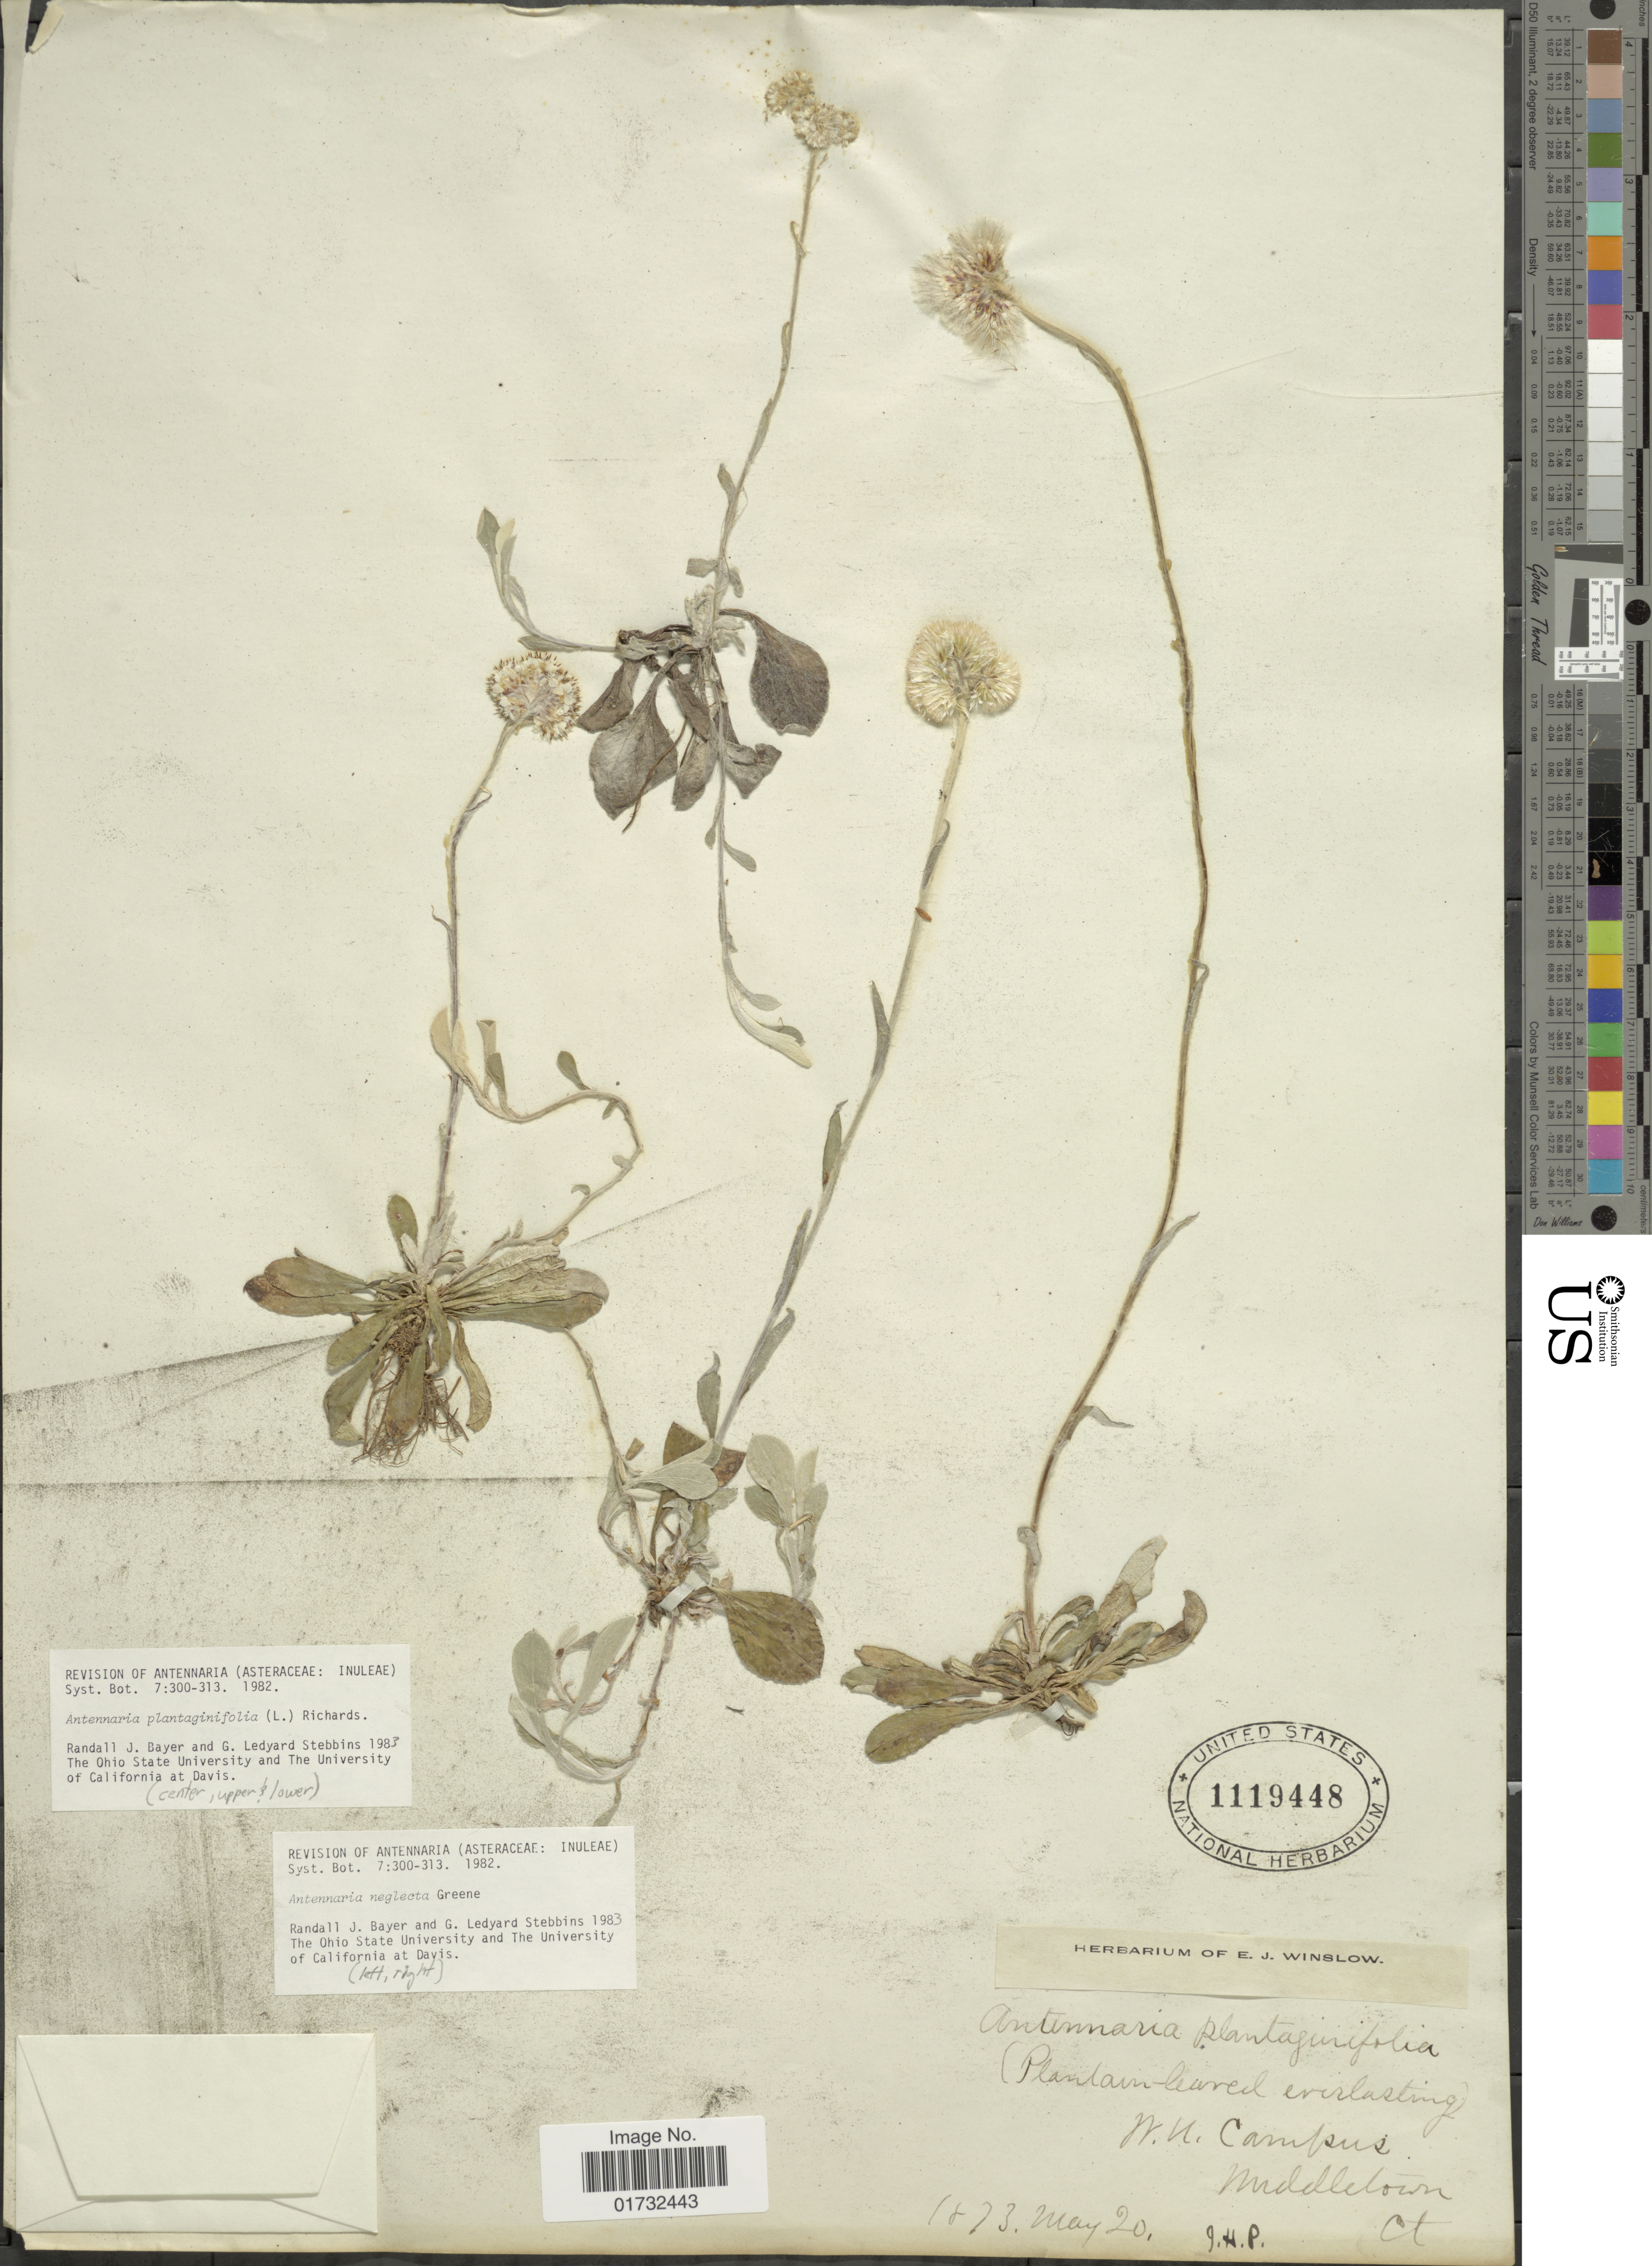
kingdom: Plantae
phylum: Tracheophyta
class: Magnoliopsida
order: Asterales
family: Asteraceae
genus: Antennaria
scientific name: Antennaria plantaginifolia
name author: (L.) Richardson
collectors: J.H.P.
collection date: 1873-05-20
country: United States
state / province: Connecticut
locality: W. U. Campus, Middleton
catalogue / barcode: US 1119448